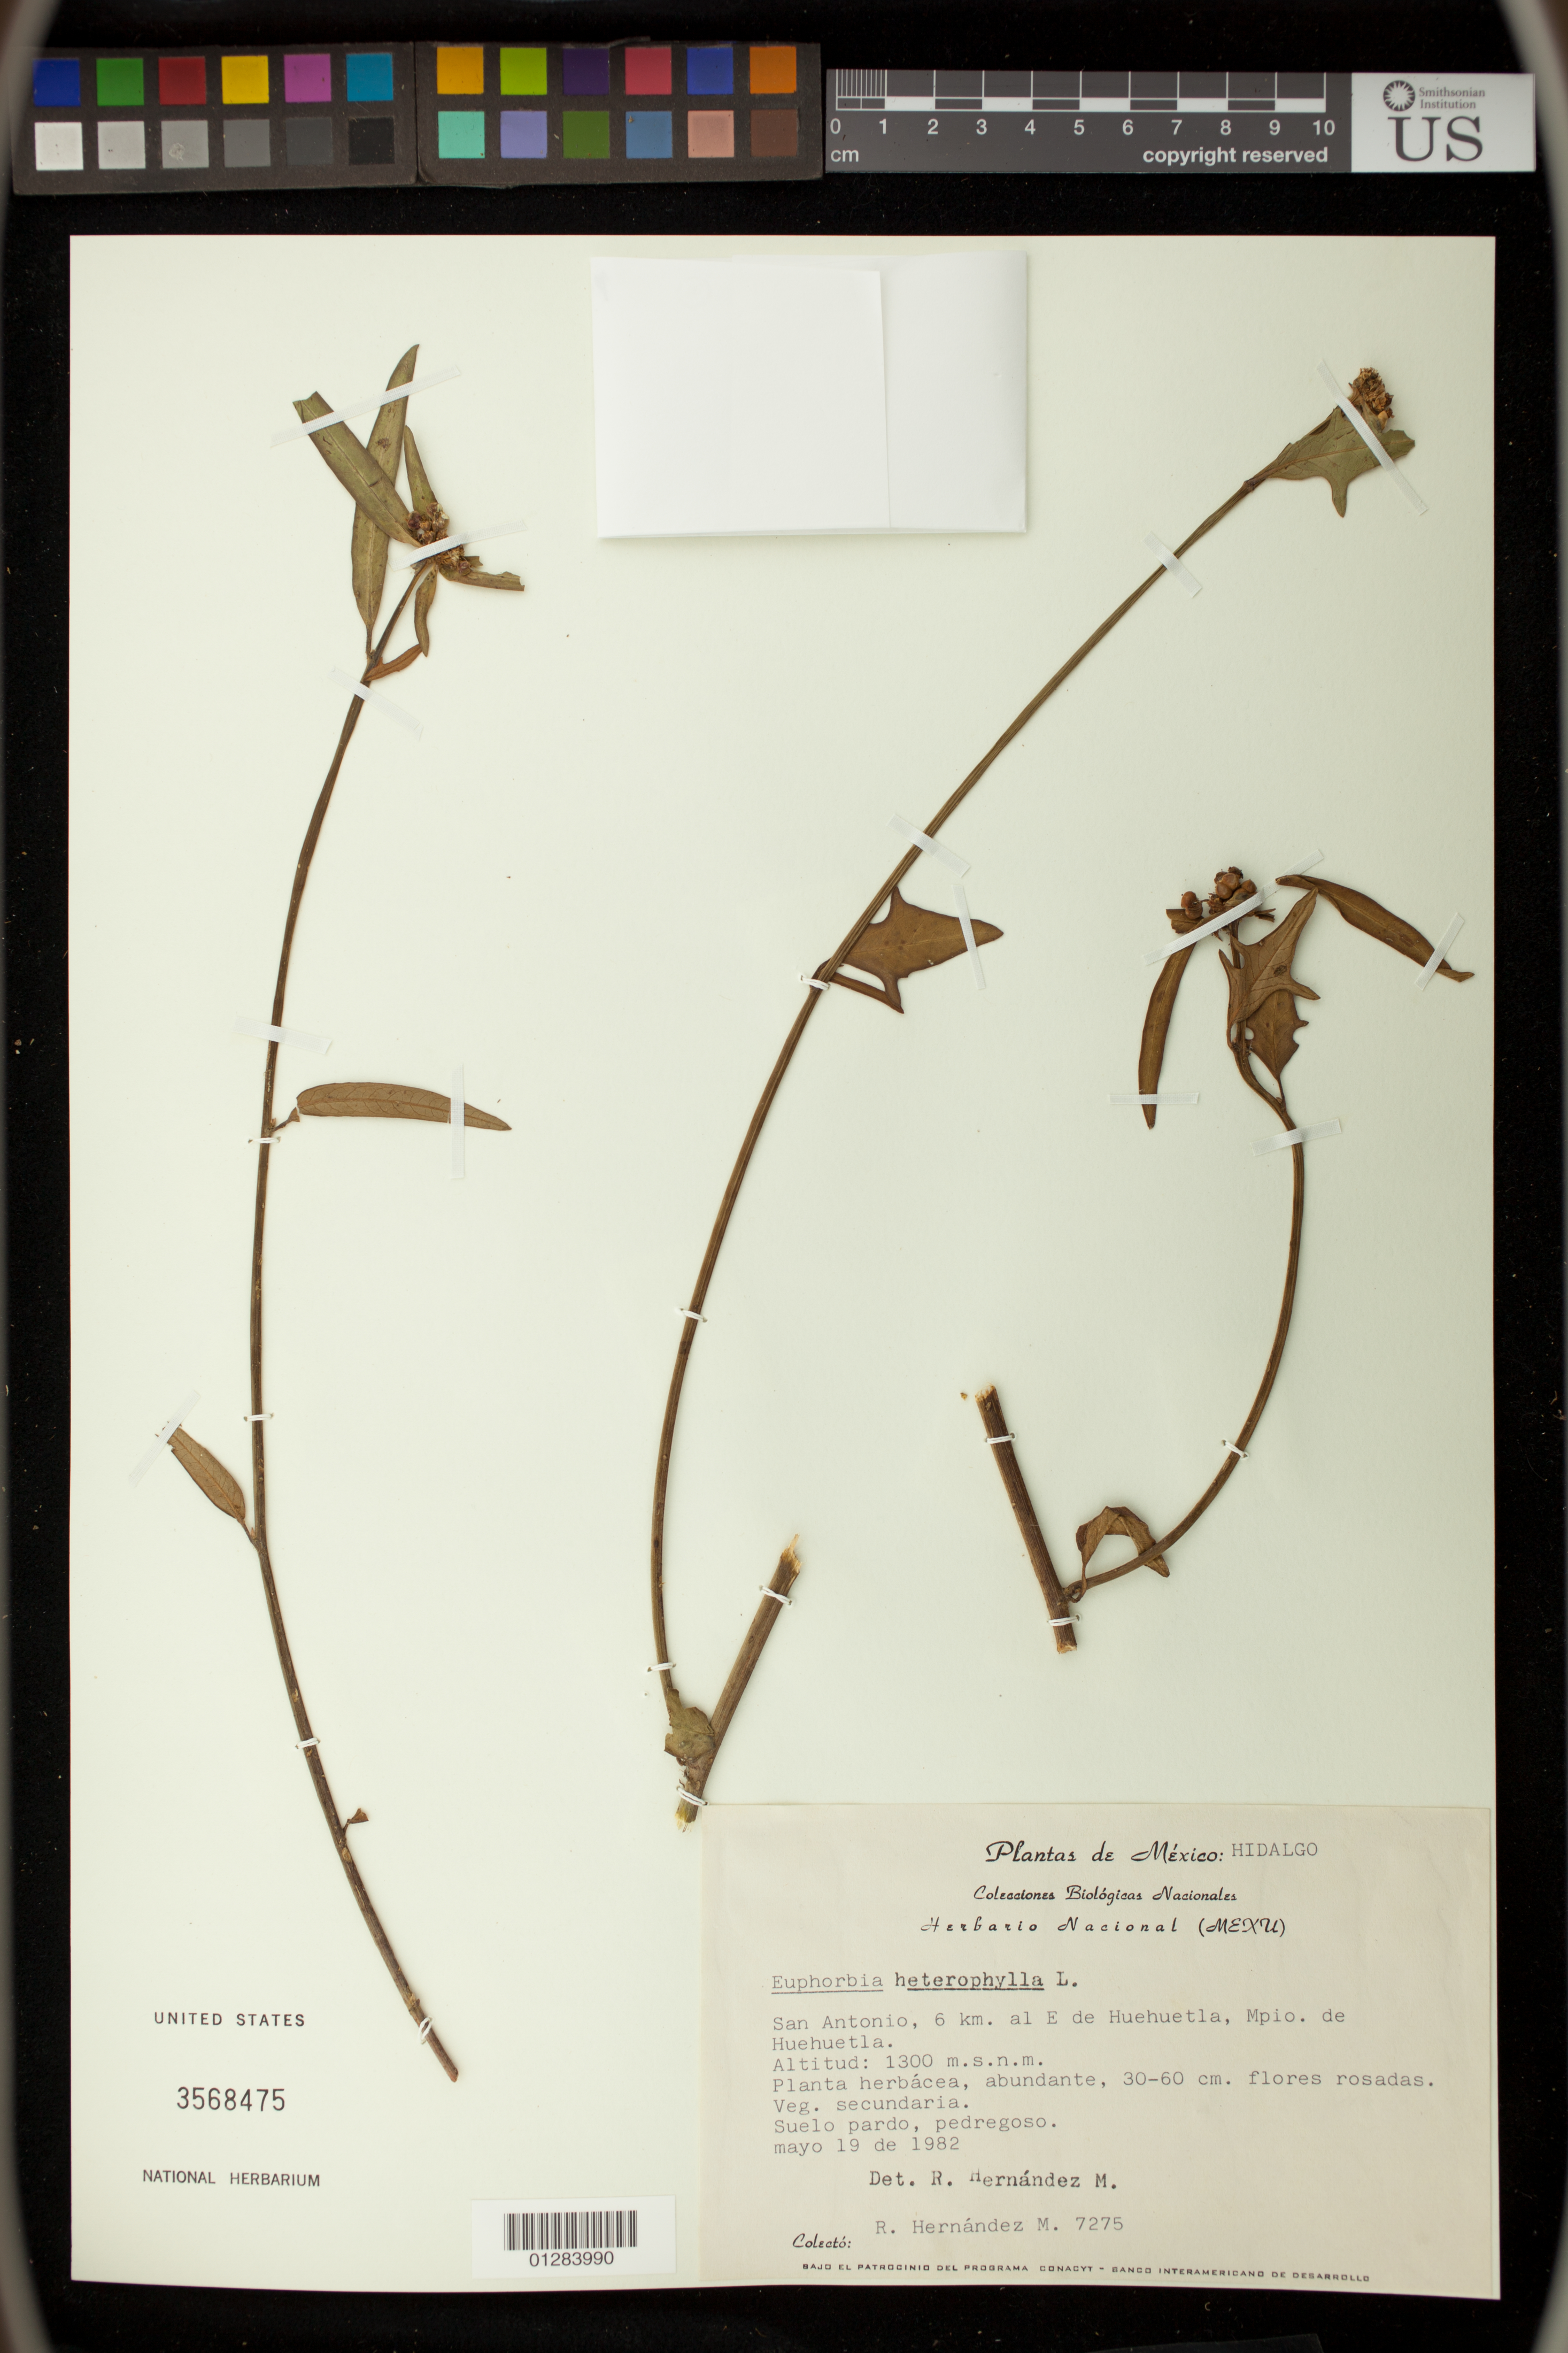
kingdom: Plantae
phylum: Tracheophyta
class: Magnoliopsida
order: Malpighiales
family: Euphorbiaceae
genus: Euphorbia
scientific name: Euphorbia heterophylla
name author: L.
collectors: R. Hernández M.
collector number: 7275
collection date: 1982-05-19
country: Mexico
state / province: Puebla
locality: San Antonio, 6 km. al E de Huehuetla, Mpio. de Huehuetla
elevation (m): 1300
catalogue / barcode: US 3568475